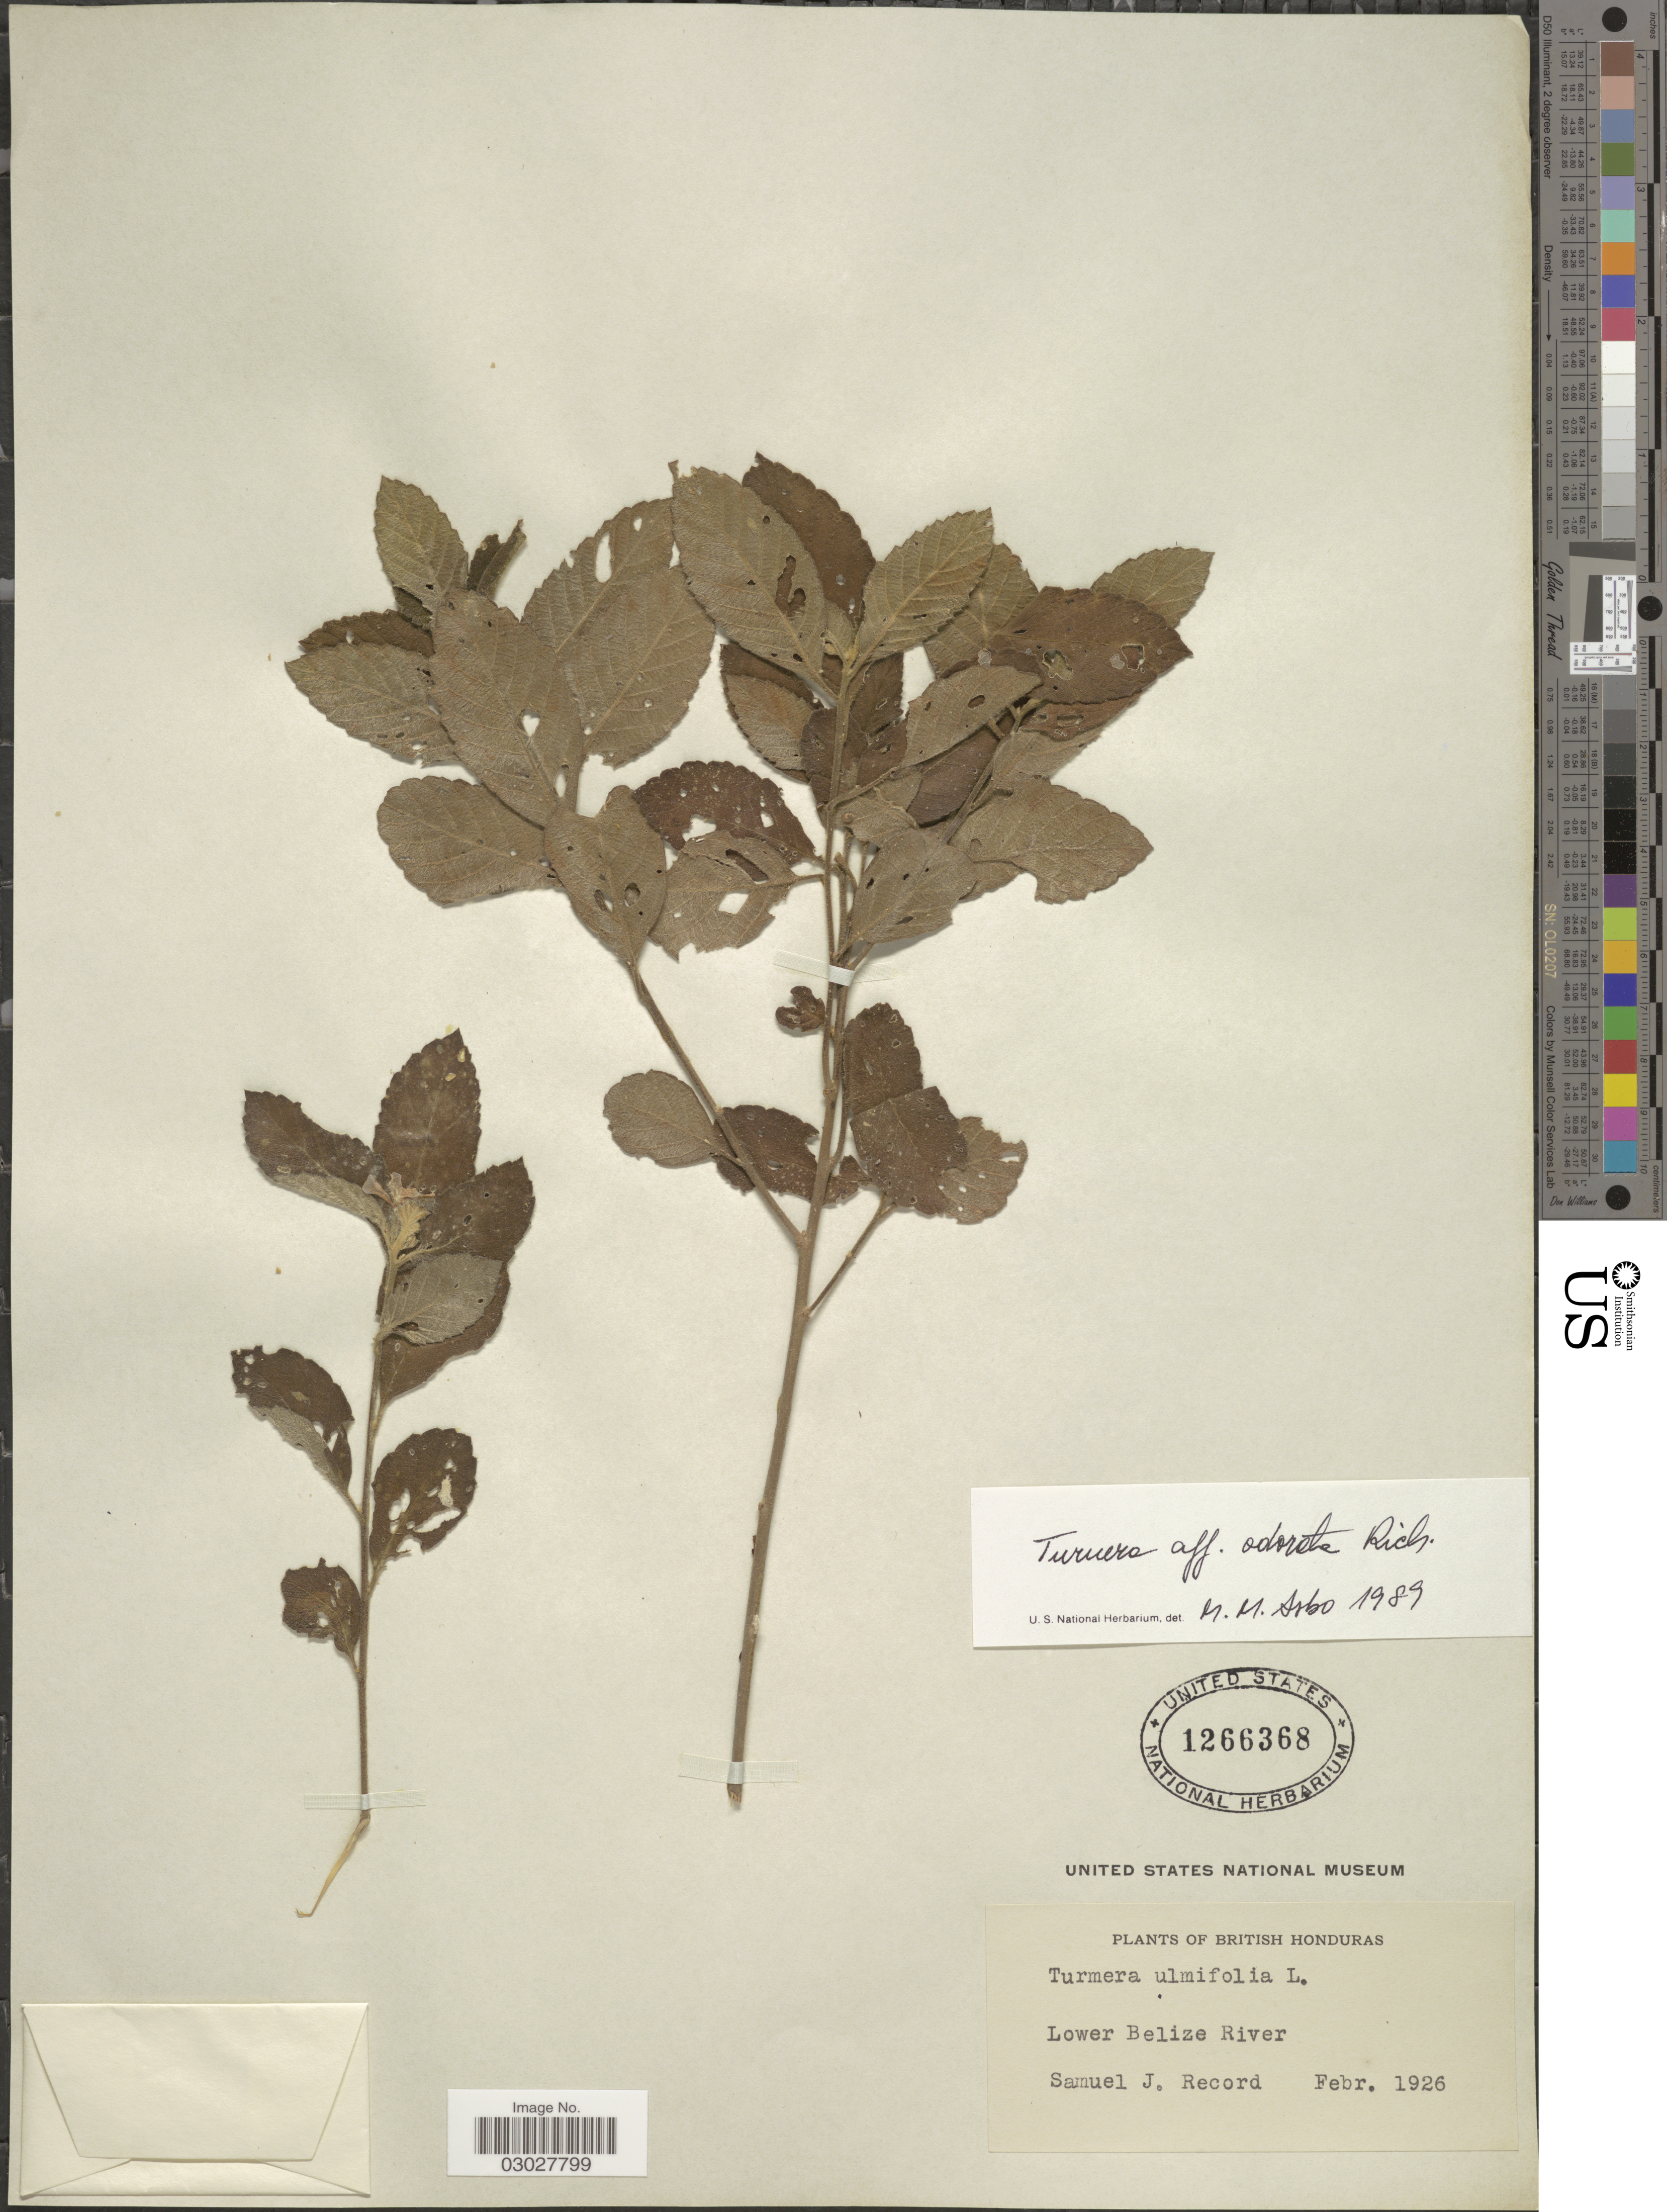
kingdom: Plantae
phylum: Tracheophyta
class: Magnoliopsida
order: Malpighiales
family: Turneraceae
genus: Turnera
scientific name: Turnera odorata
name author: Rich.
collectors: S. J. Record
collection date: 1926-02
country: Belize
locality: British Honduras. Lower Belize River.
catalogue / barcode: US 1266368